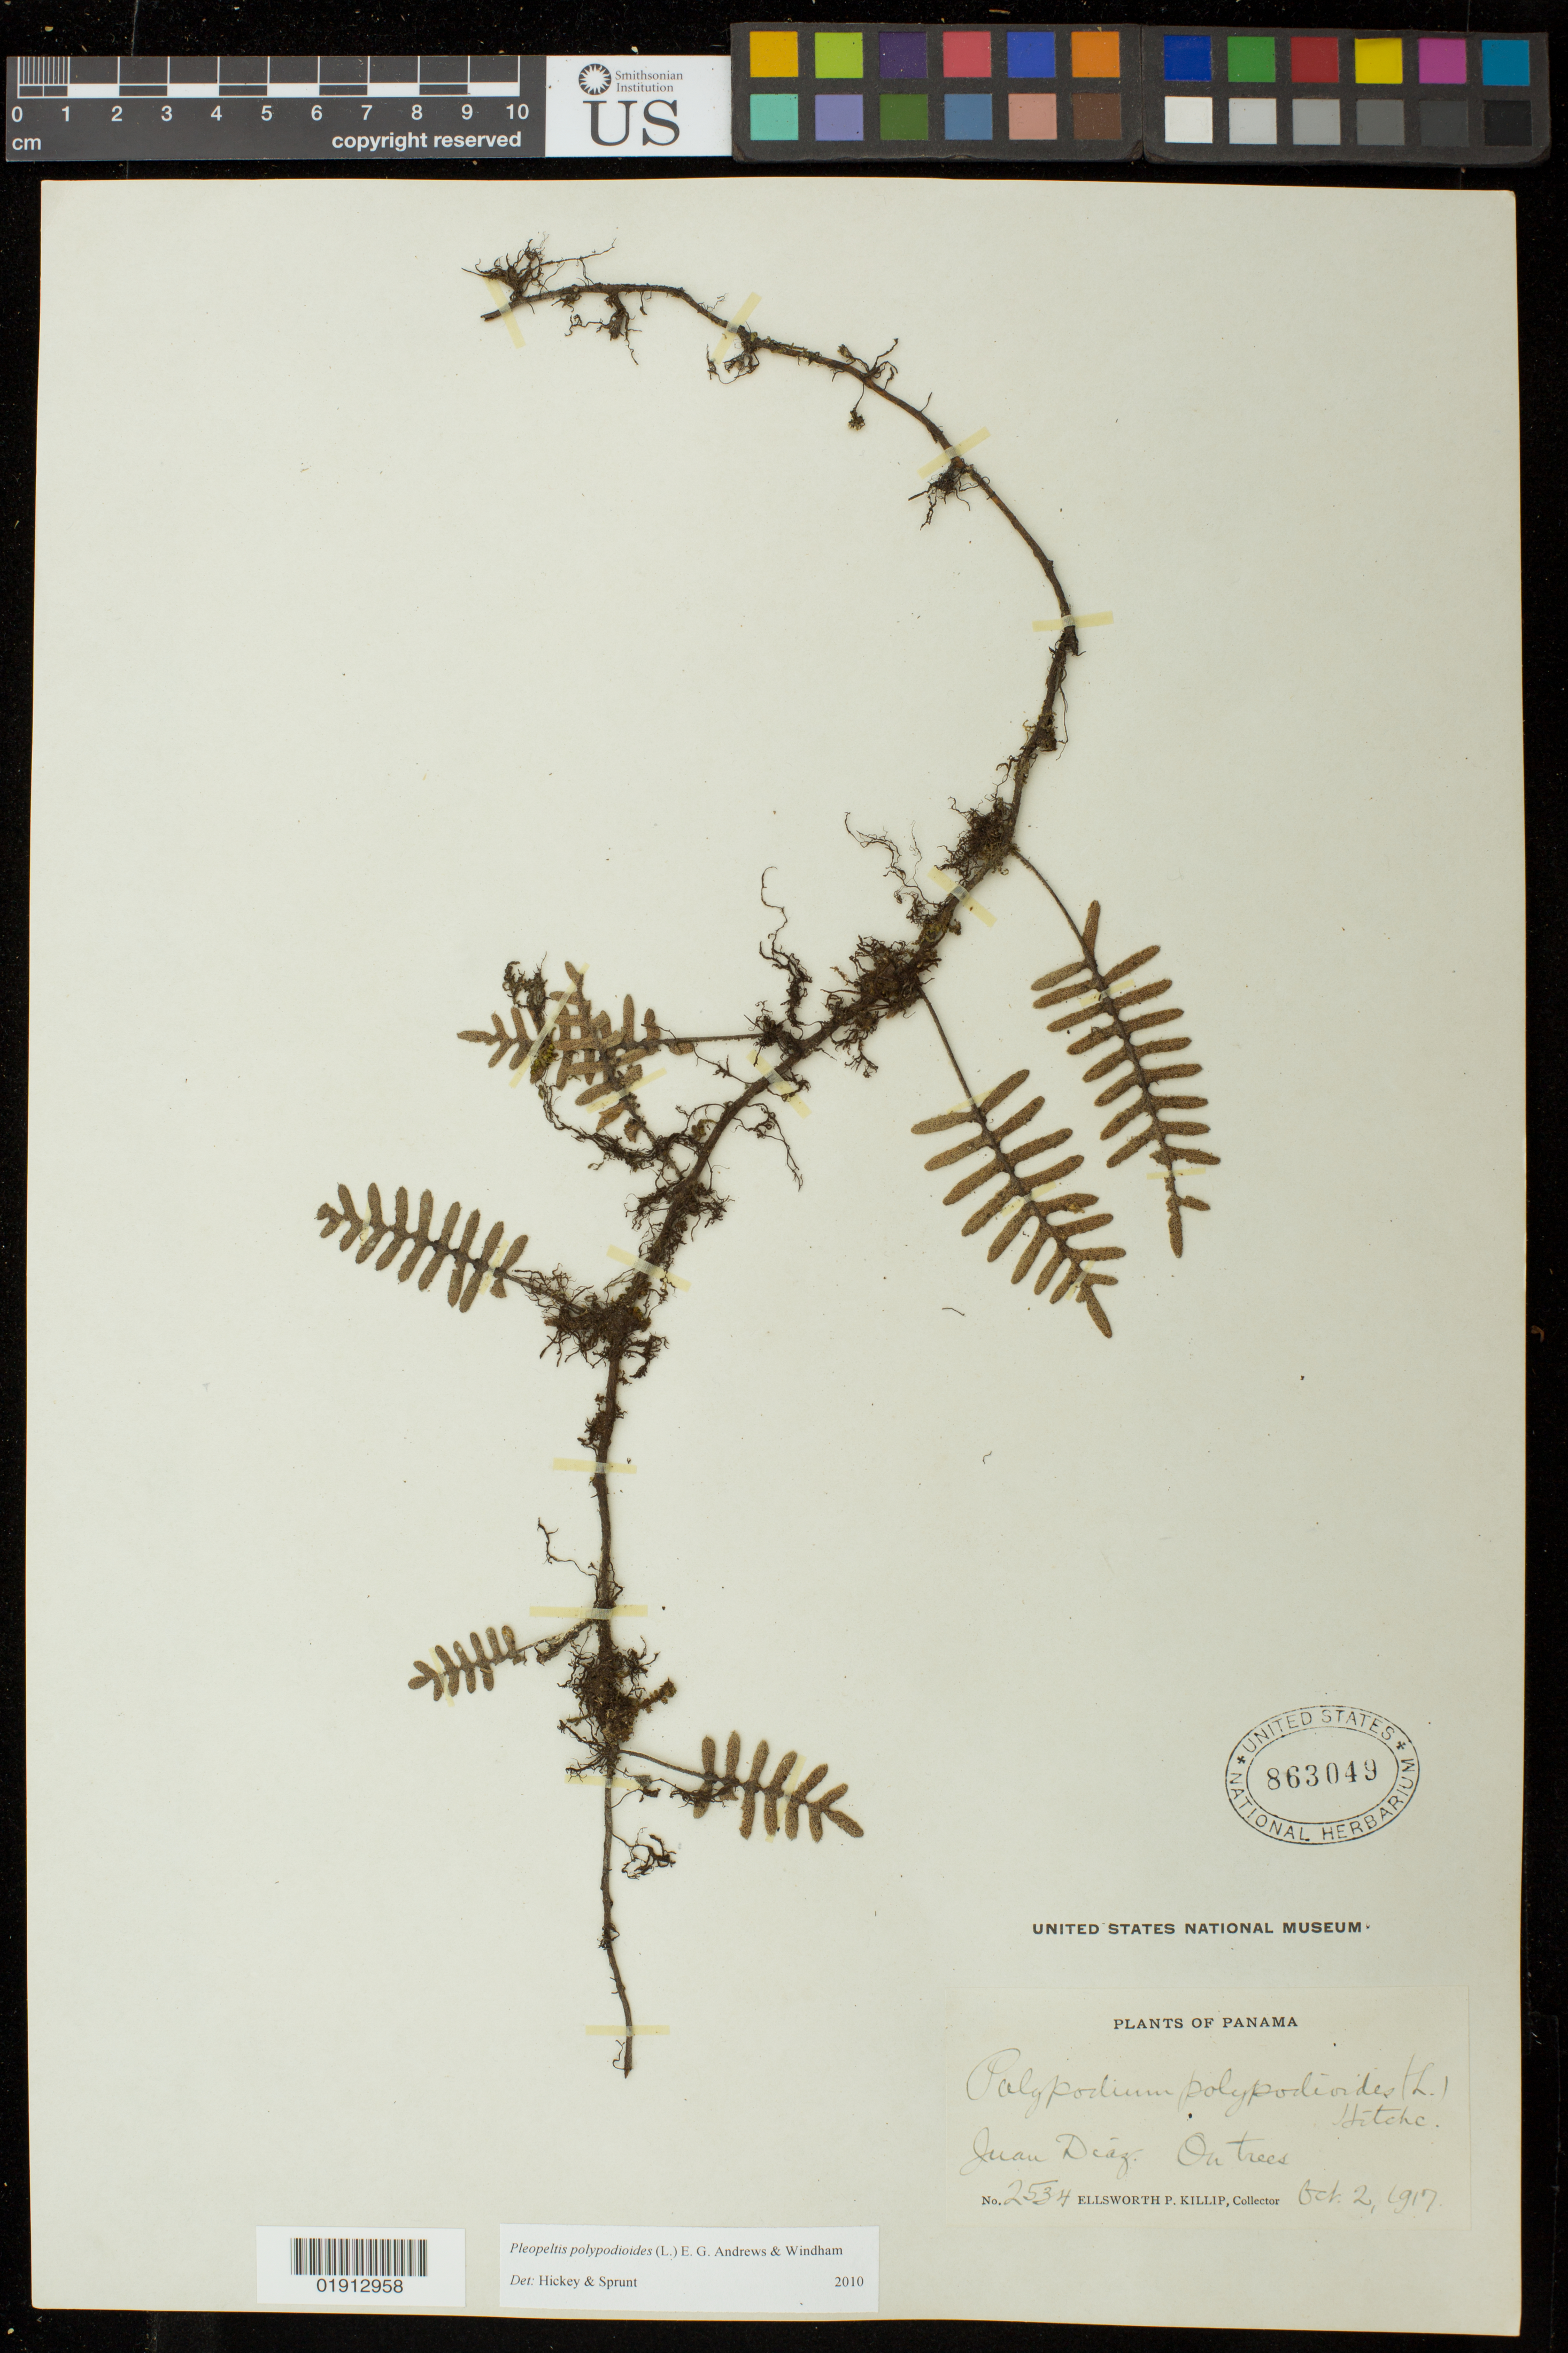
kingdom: Plantae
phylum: Tracheophyta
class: Polypodiopsida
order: Polypodiales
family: Polypodiaceae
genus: Pleopeltis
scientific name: Pleopeltis polypodioides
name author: (L.) E.G. Andrews & Windham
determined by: Hickey, R. J.; Sprunt, S. V.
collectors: E. P. Killip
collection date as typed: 02 Oct 1917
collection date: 1917-10-02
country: Panama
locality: Juan Diaz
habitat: On trees.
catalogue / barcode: US 863049